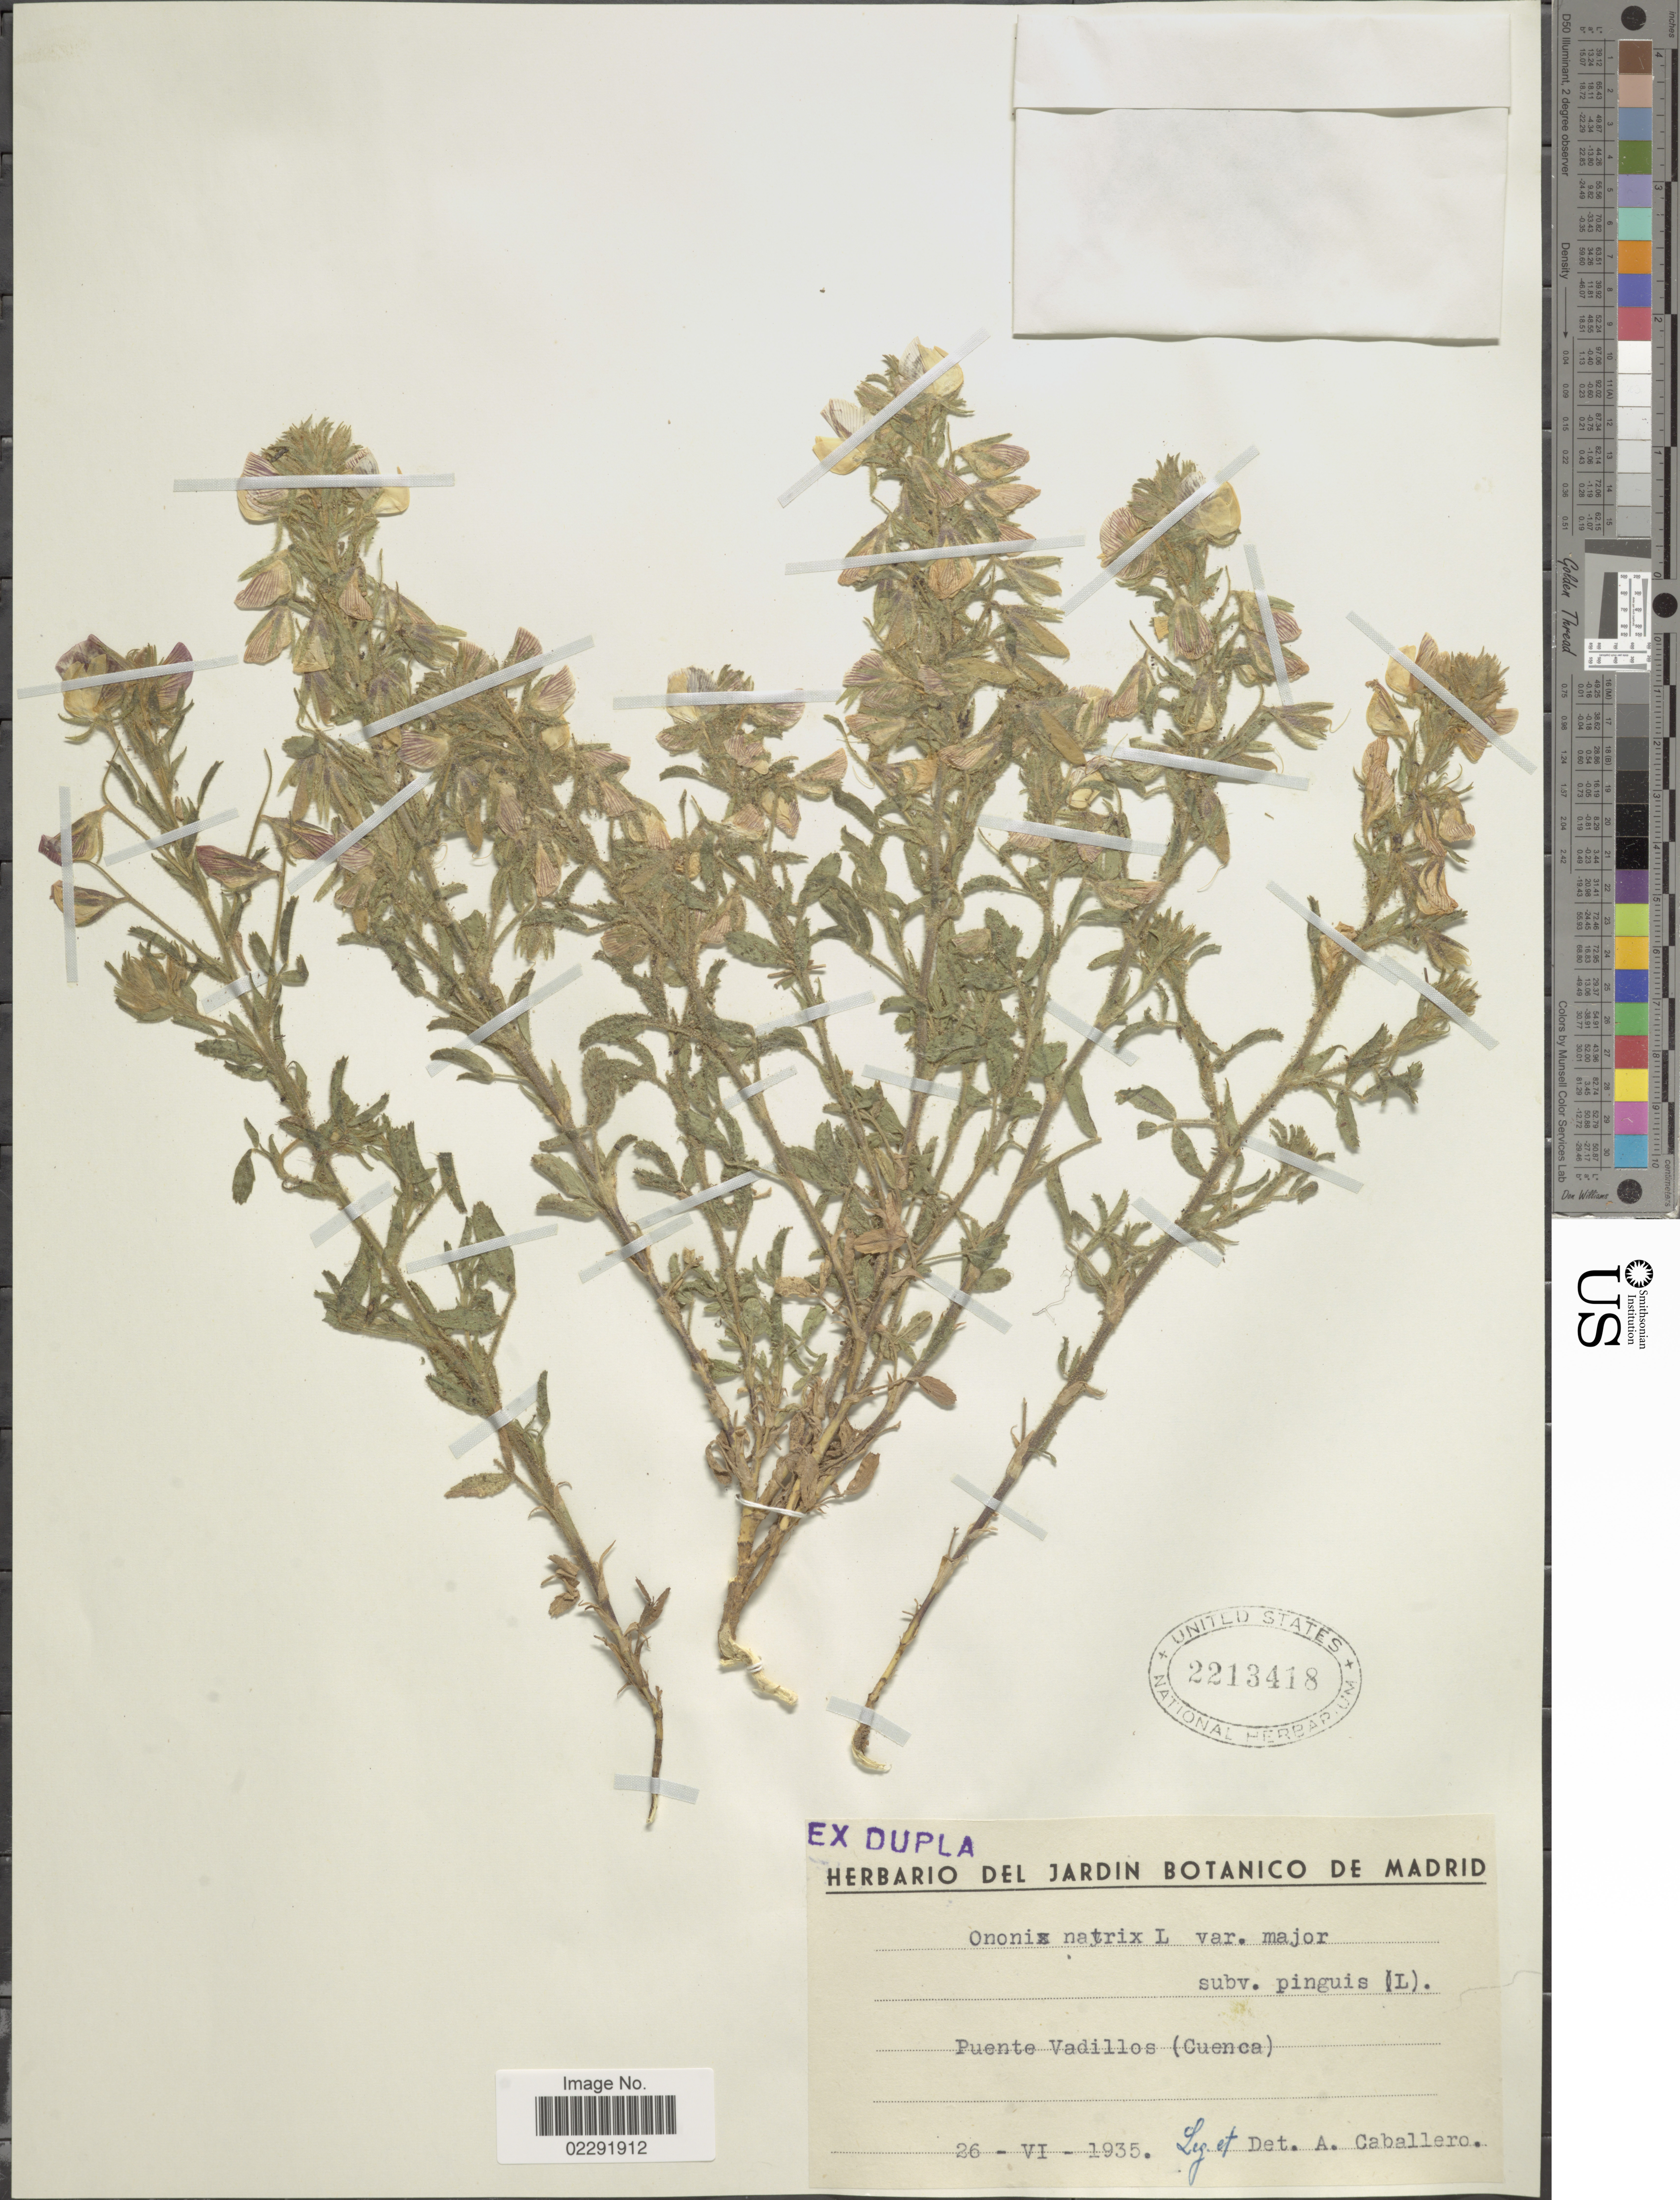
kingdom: Plantae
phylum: Tracheophyta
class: Magnoliopsida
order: Fabales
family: Fabaceae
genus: Ononis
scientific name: Ononis natrix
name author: L.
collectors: A. Caballero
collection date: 1935-06-26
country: Spain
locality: Puente Vadillos (Cuenca).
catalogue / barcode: US 2213418